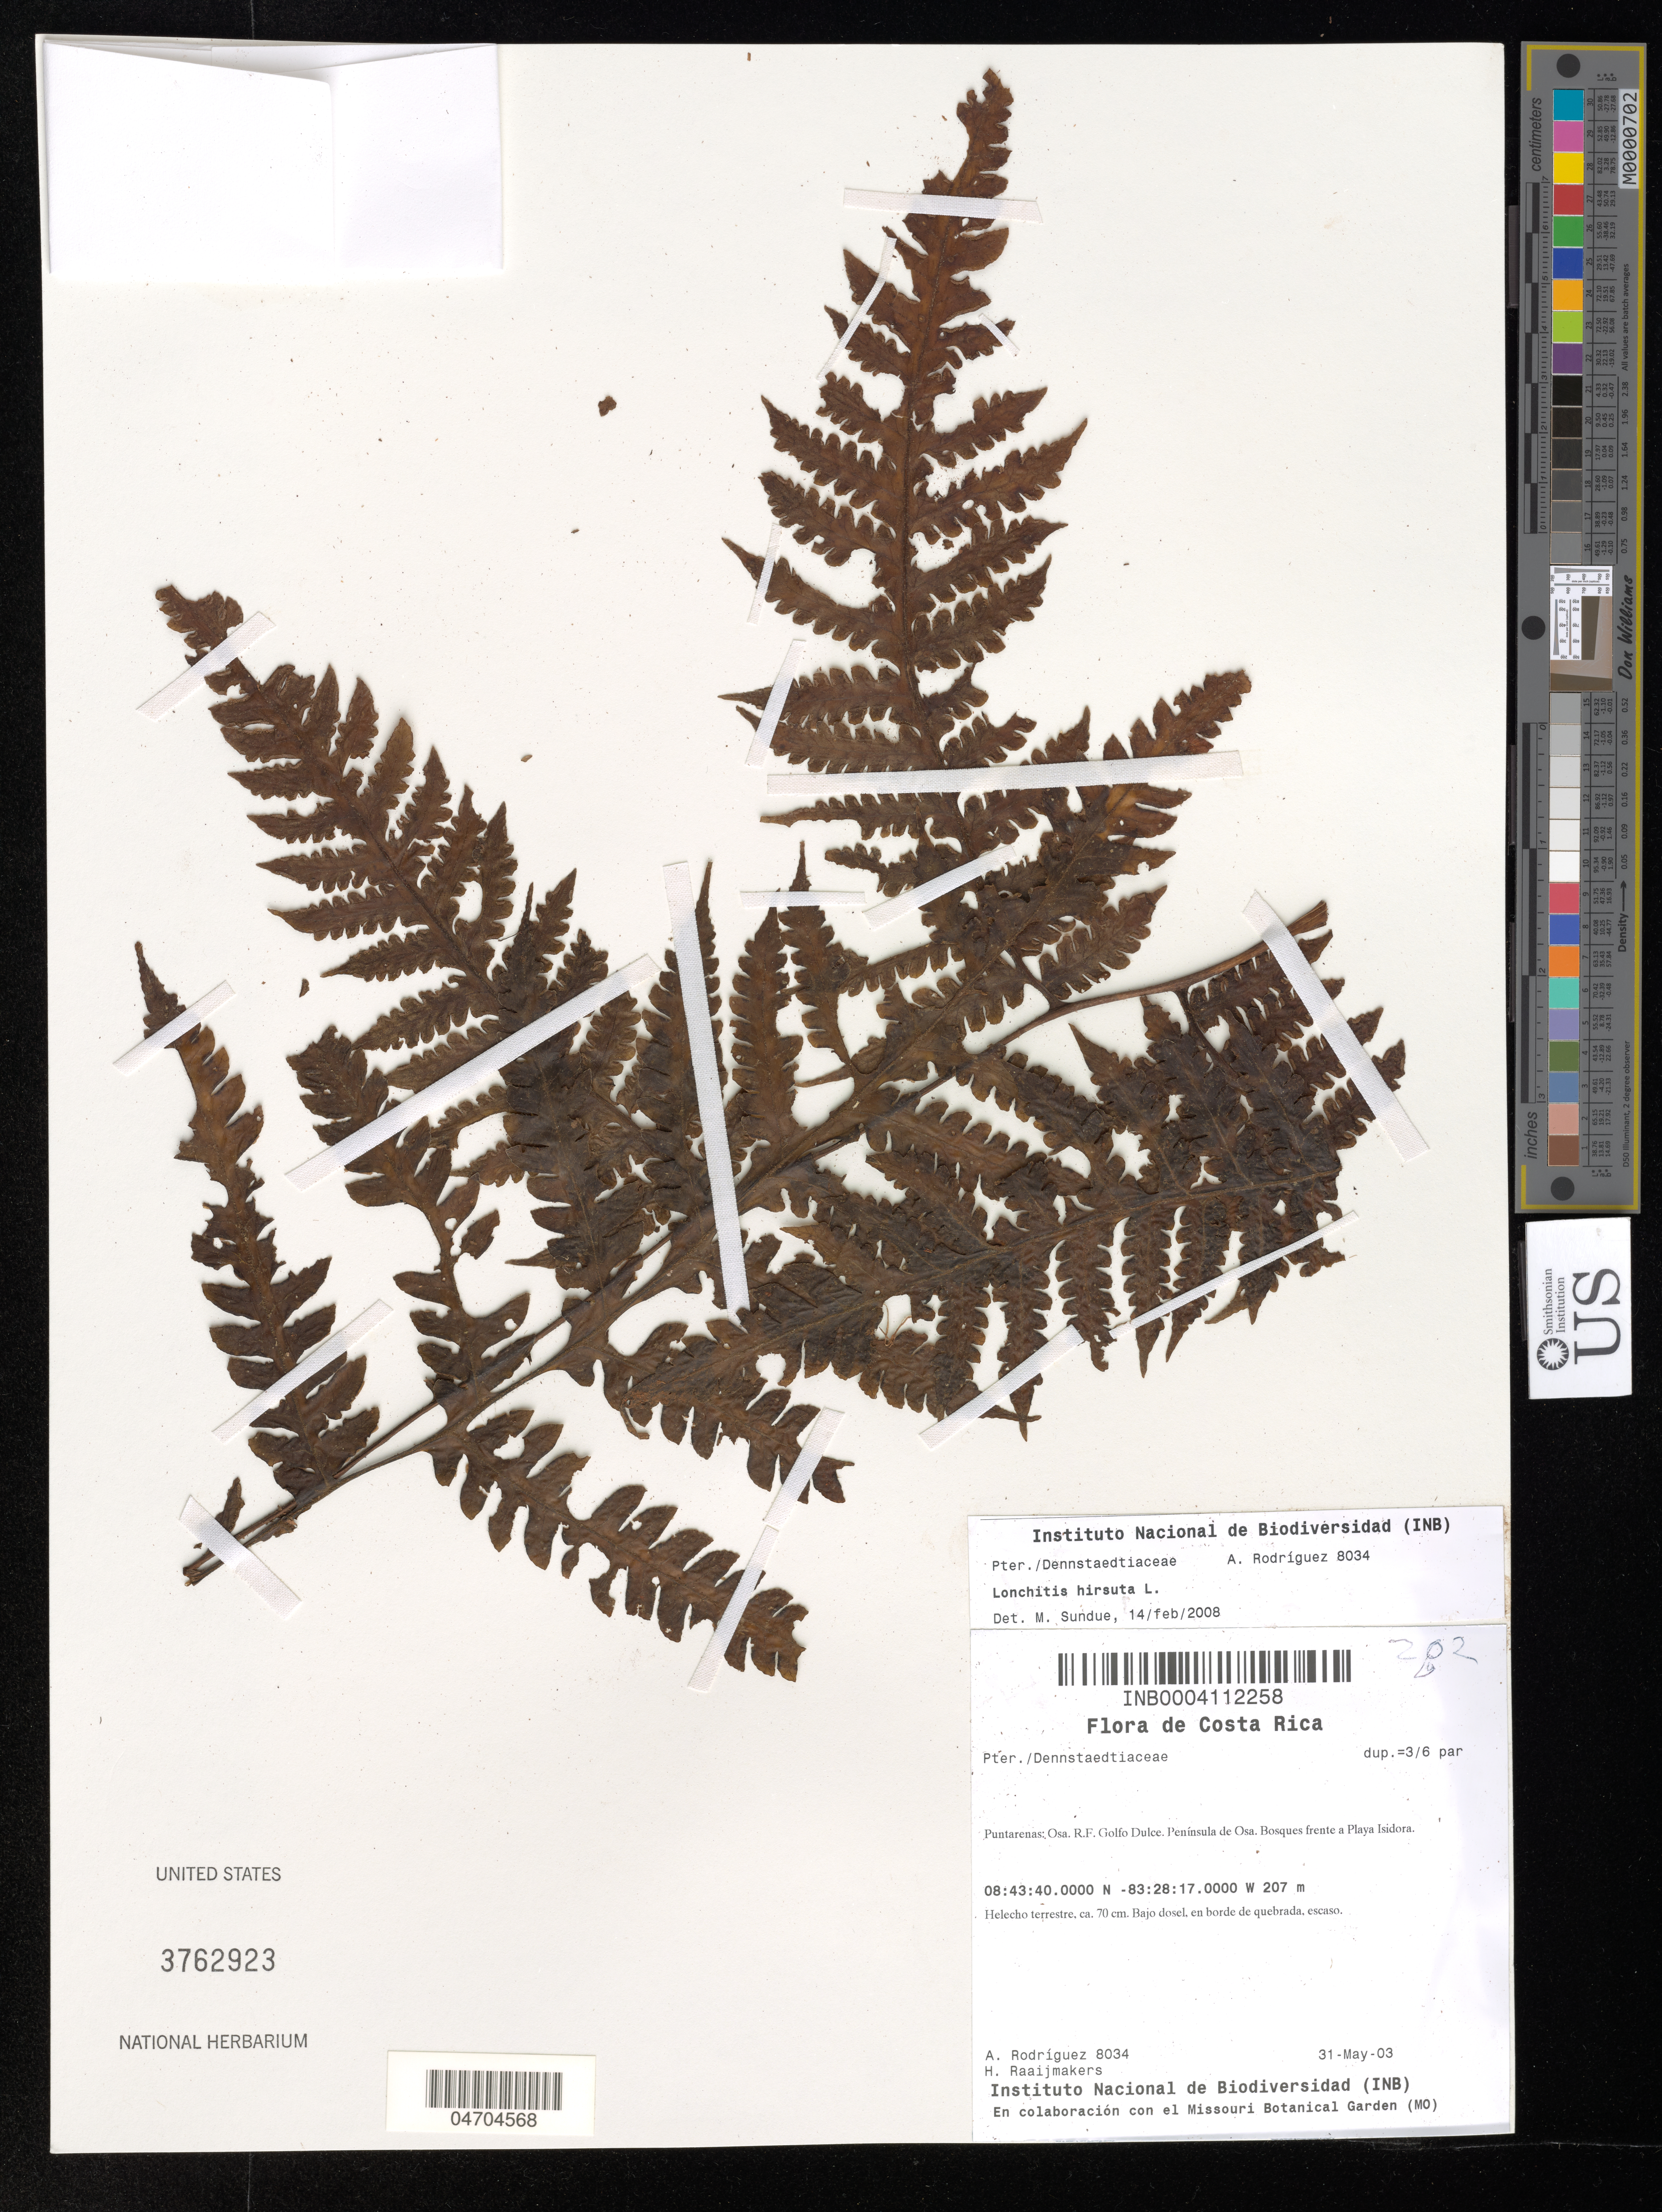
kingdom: Plantae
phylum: Tracheophyta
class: Polypodiopsida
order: Polypodiales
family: Lonchitidaceae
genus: Lonchitis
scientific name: Lonchitis hirsuta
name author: L.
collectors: A. Rodríguez & H. Raaijmakers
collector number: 8034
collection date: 2003-05-31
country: Costa Rica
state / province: Puntarenas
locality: Osa. R. F. Golfo Dulce. Península de Osa. Bosques frente a Playa Isidora.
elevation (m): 207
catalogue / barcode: US 3762923